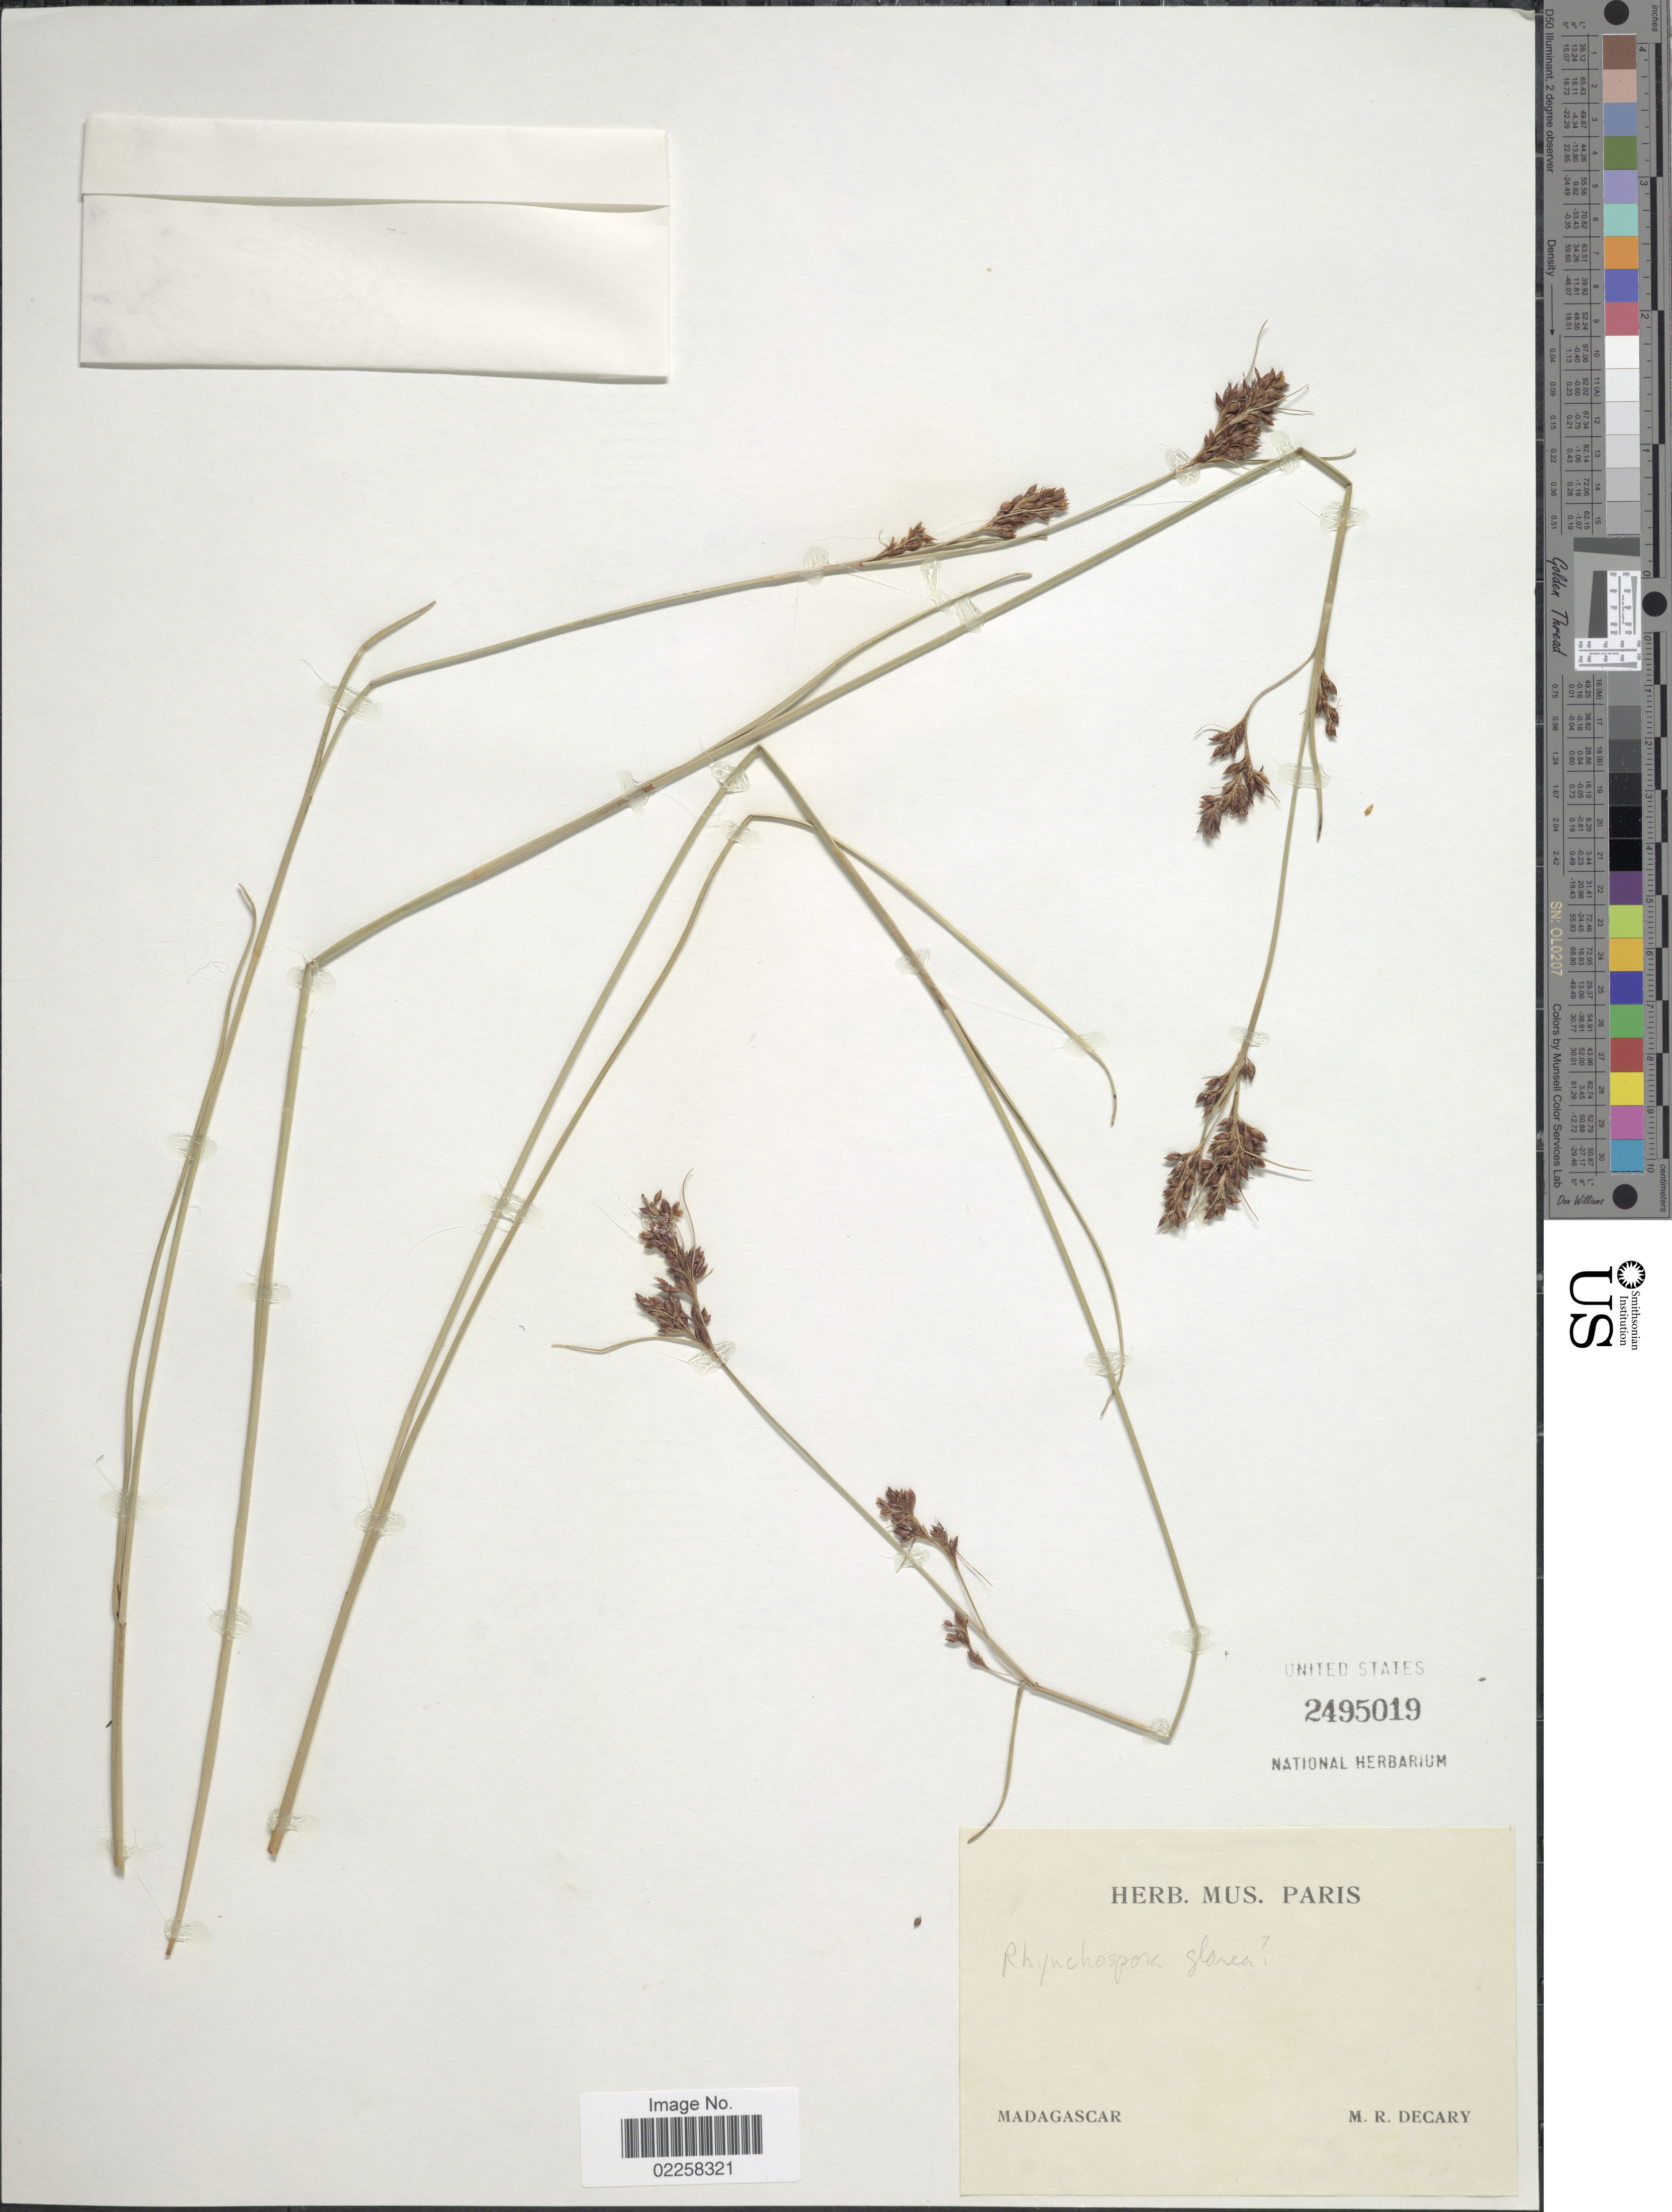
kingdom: Plantae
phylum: Tracheophyta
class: Liliopsida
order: Poales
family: Cyperaceae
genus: Rhynchospora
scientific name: Rhynchospora rugosa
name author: (Vahl) Gale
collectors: R. Decary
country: Madagascar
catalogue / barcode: US 2495019